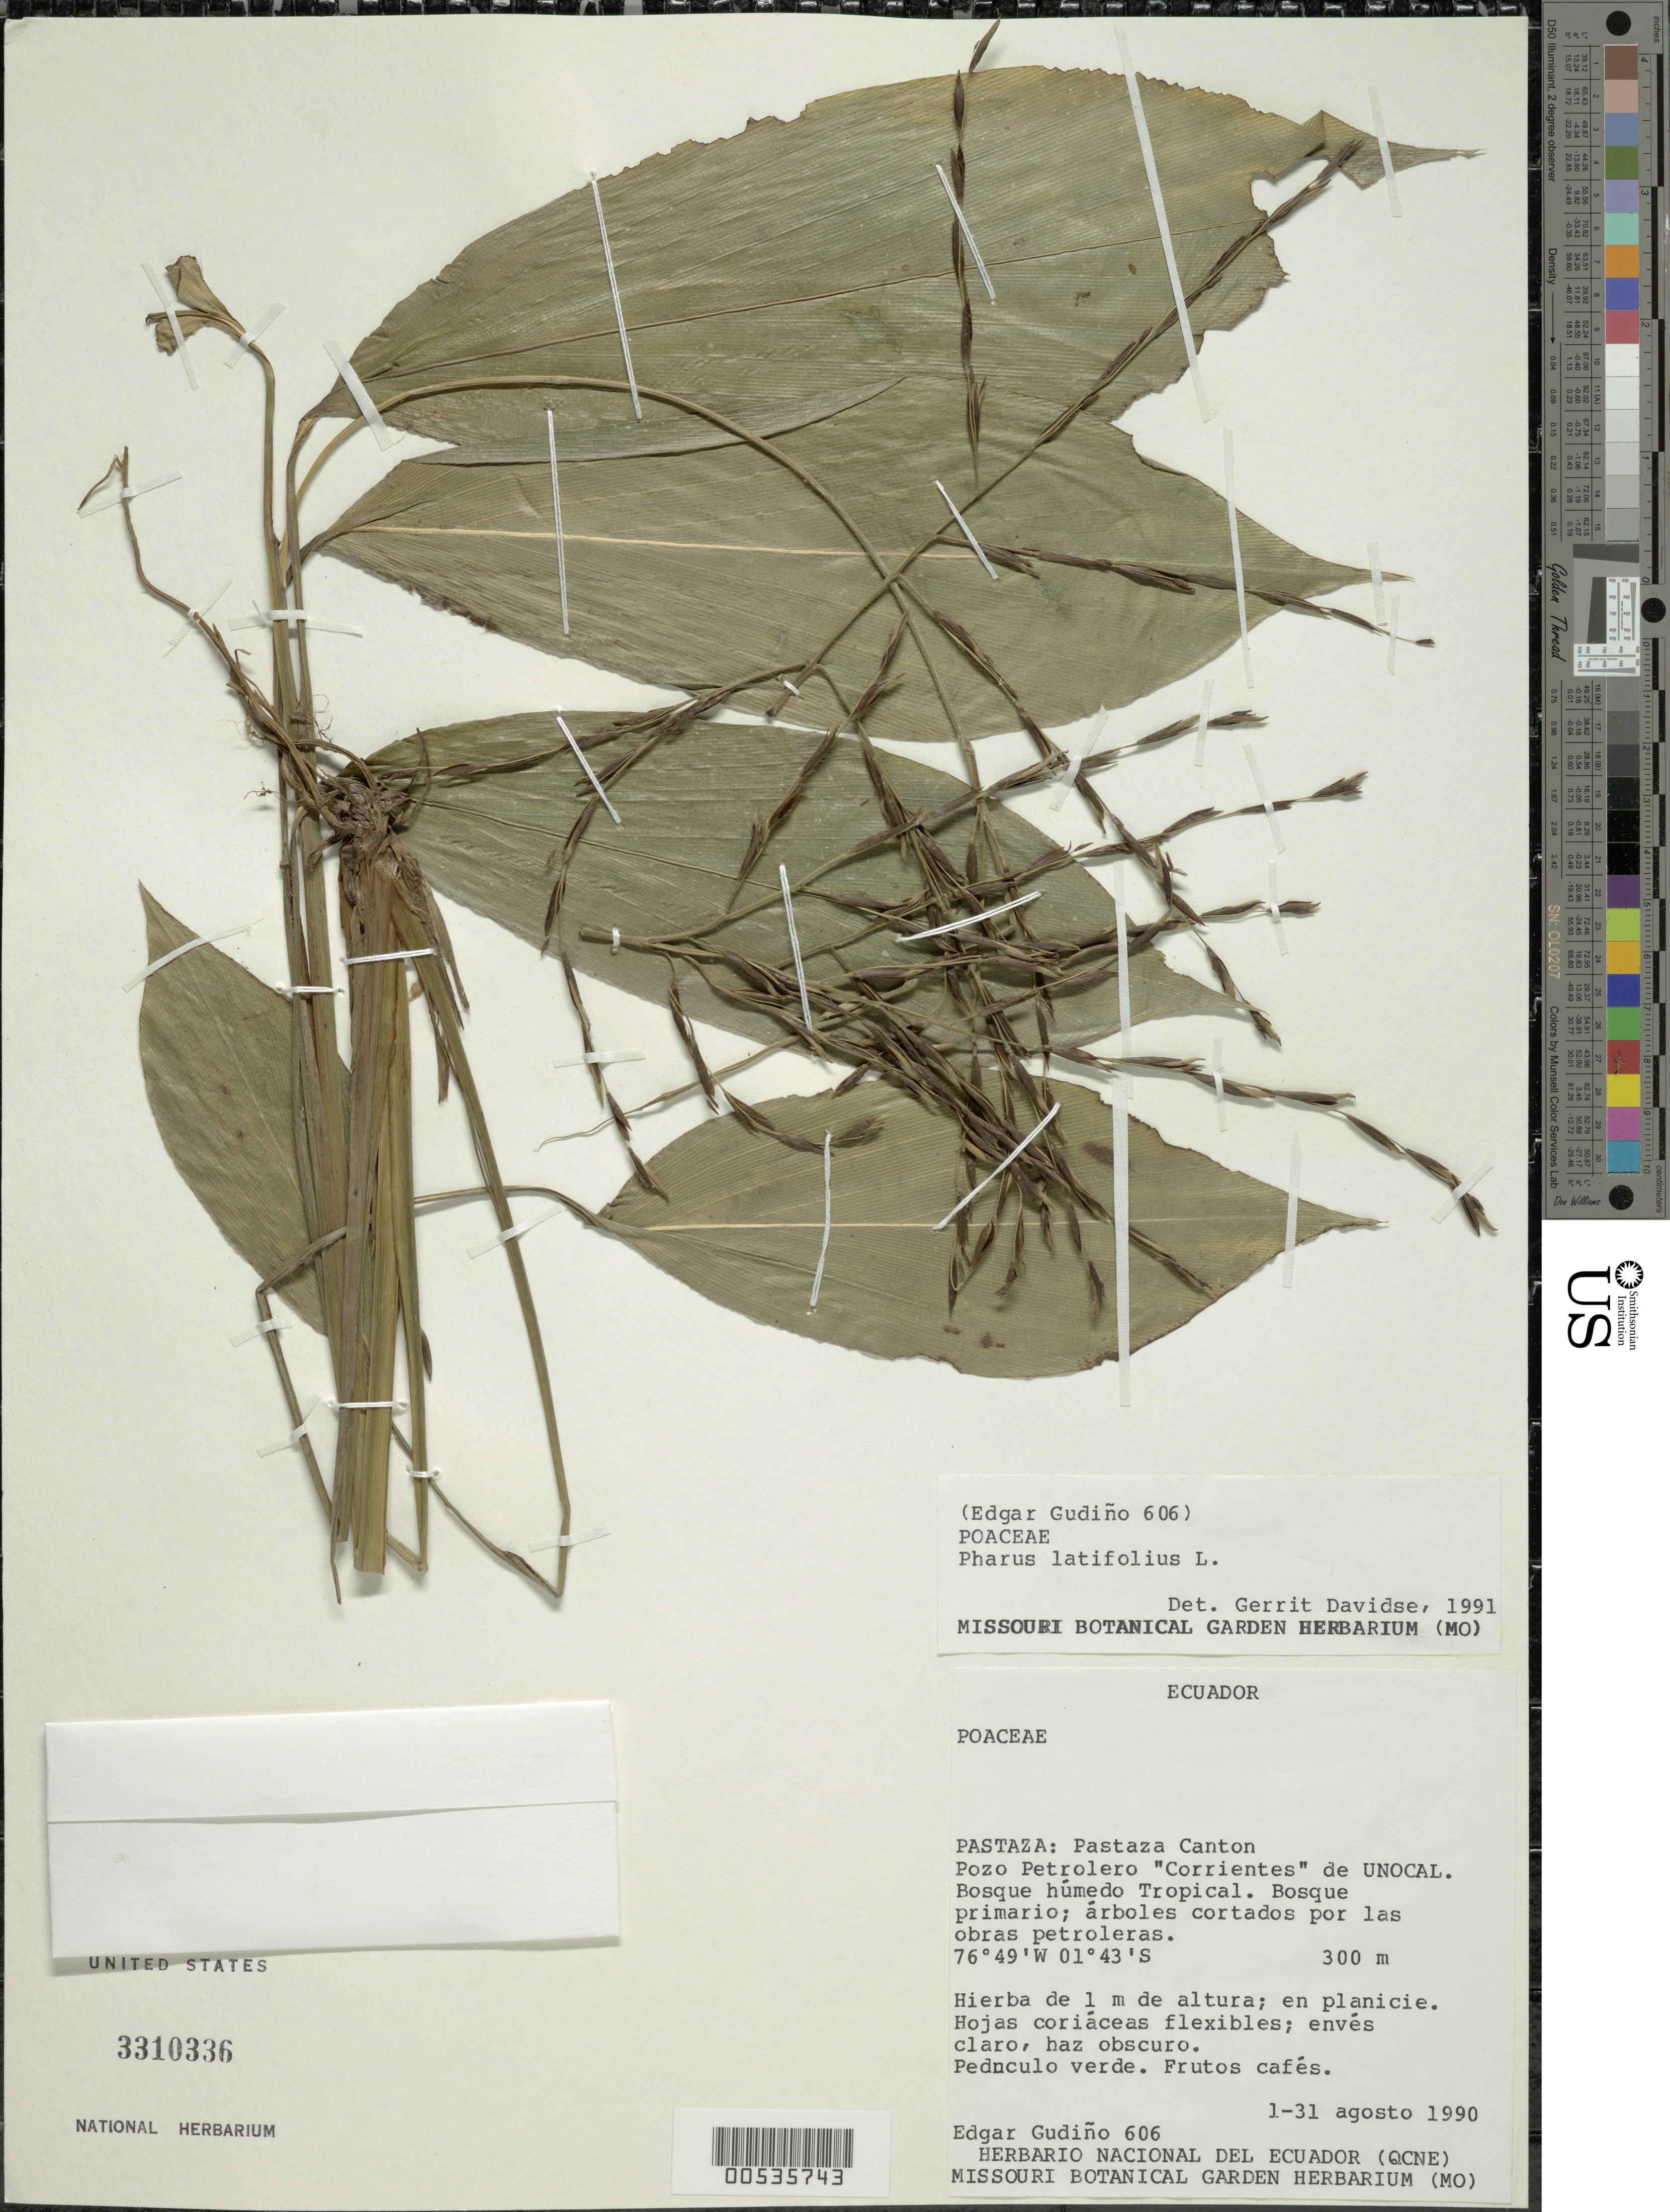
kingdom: Plantae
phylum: Tracheophyta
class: Liliopsida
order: Poales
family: Poaceae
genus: Pharus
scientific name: Pharus latifolius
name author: L.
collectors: E. Gudiño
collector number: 606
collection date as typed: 01 Aug 1990 to 31 Aug 1990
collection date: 1990-08-01/1990-08-31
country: Ecuador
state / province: Pastaza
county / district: Pastaza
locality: Pastaza Canton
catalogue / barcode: US 3310336